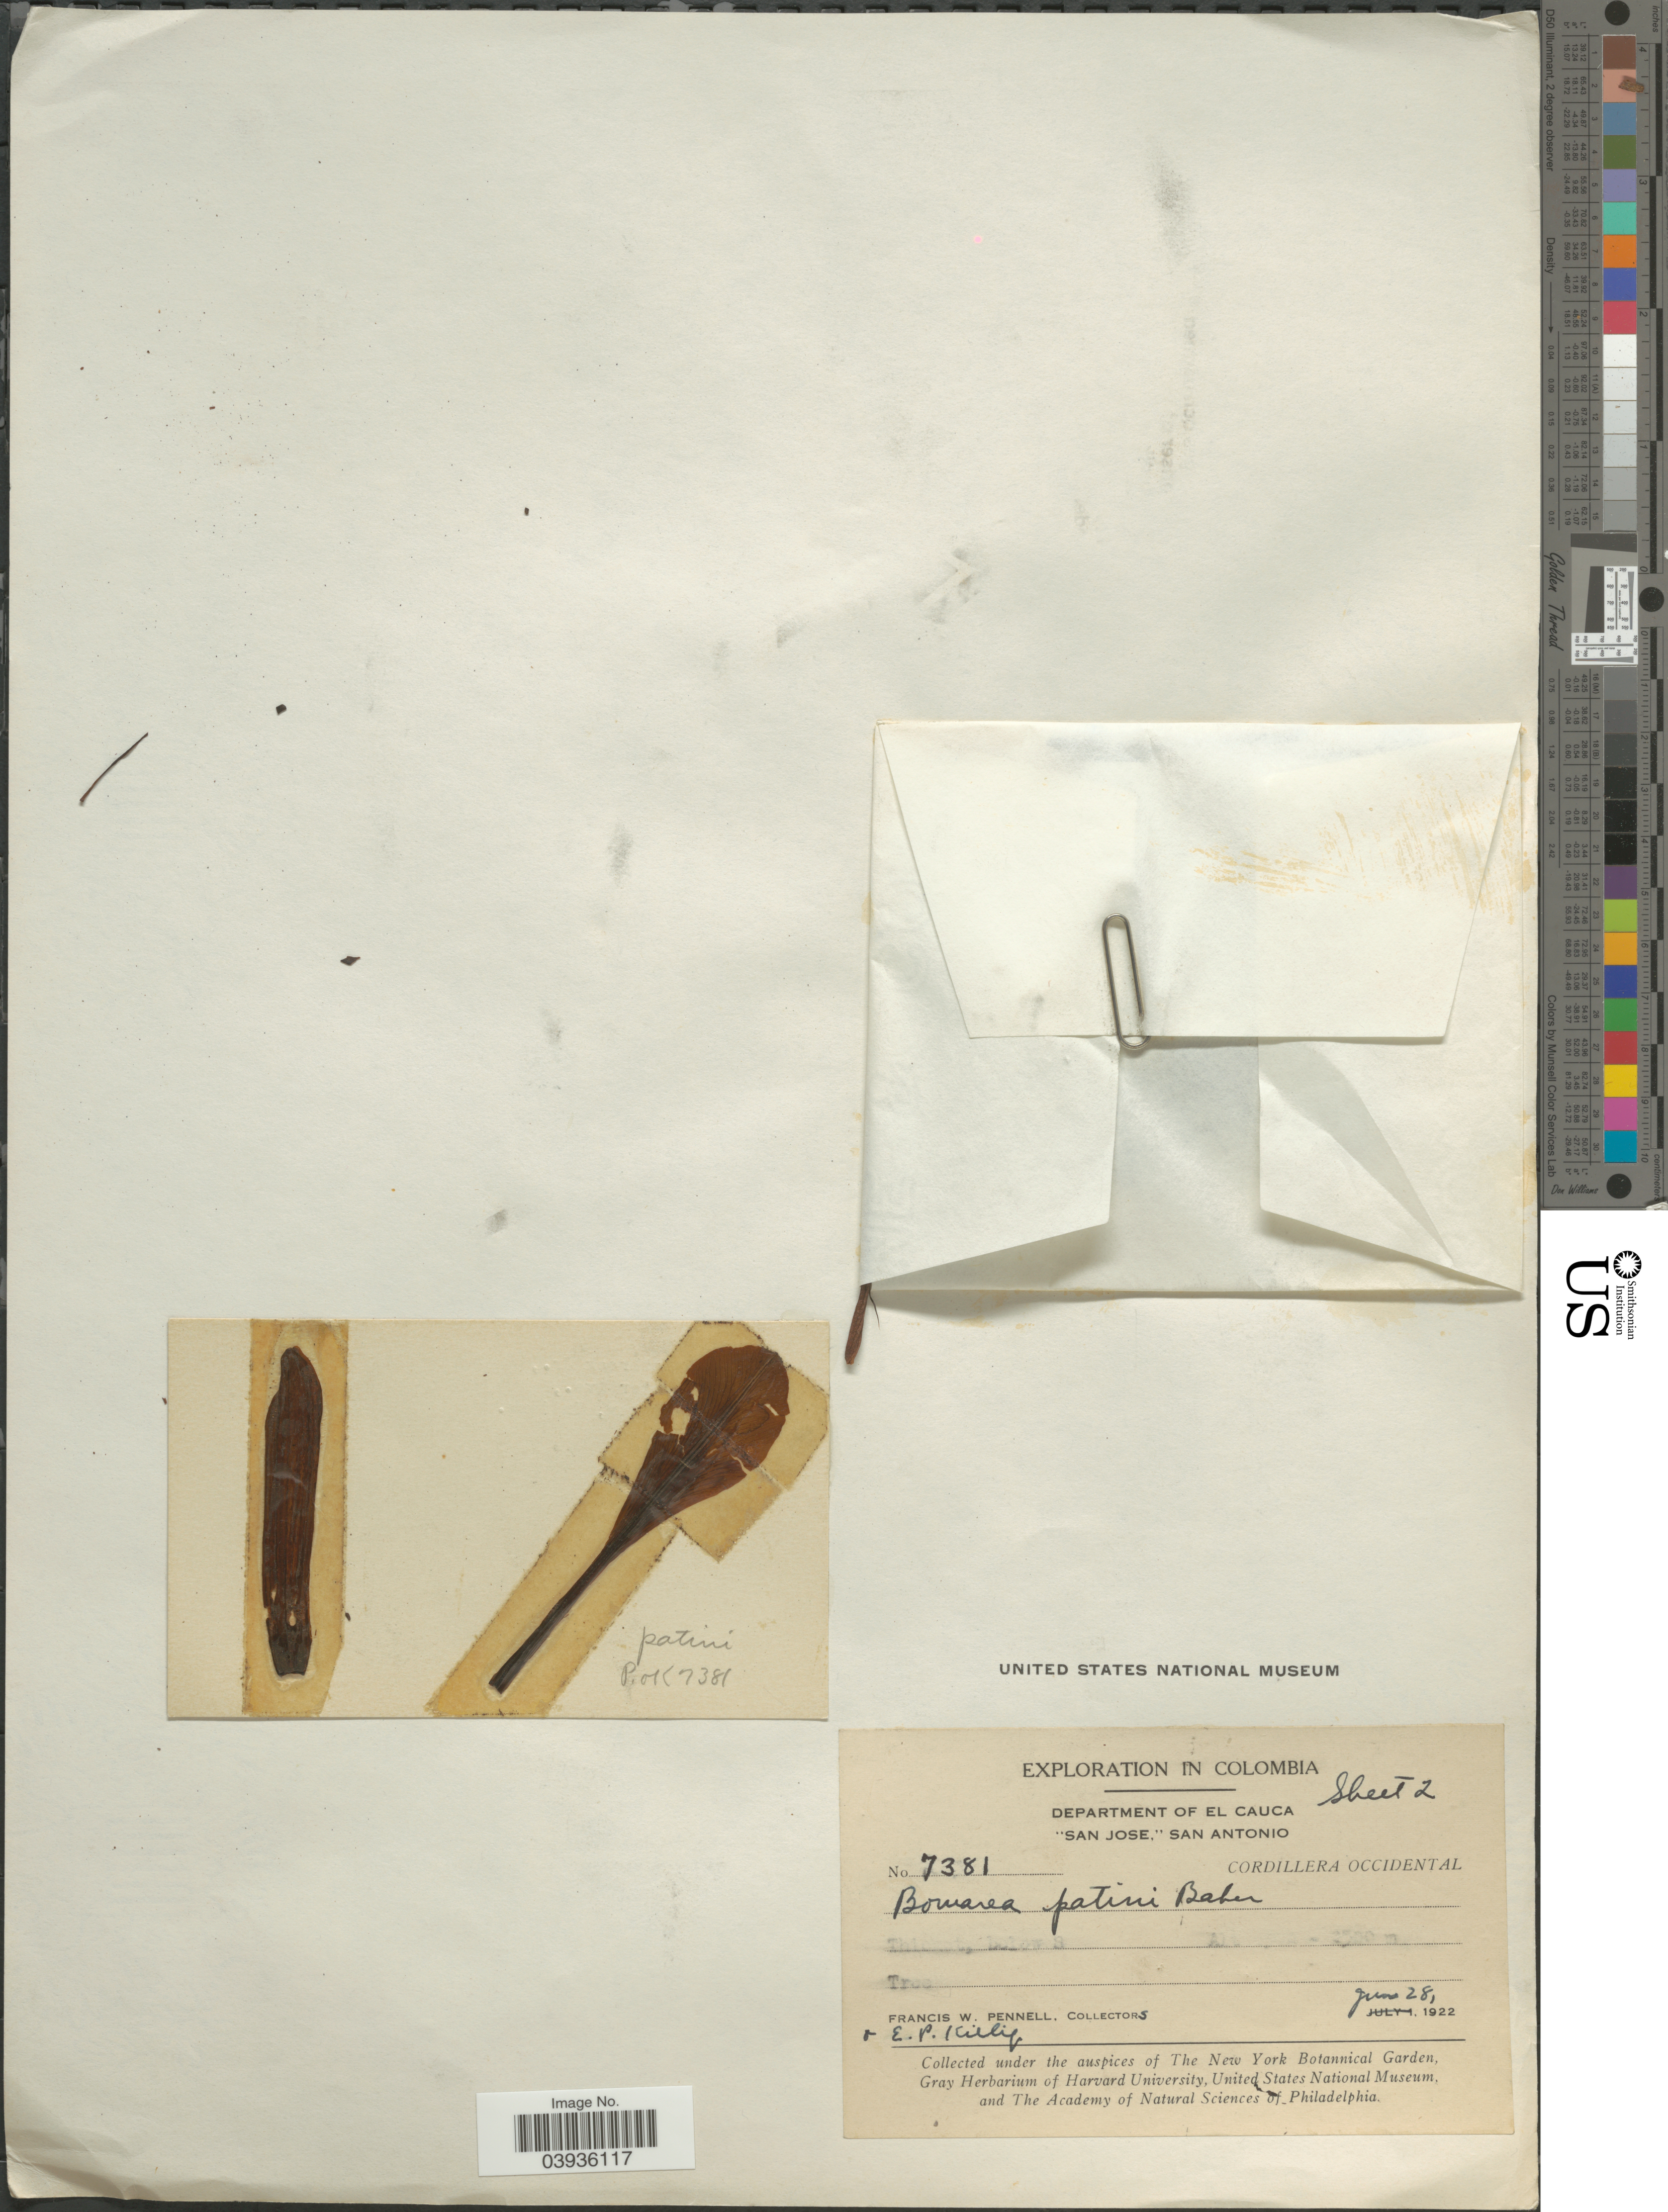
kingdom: Plantae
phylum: Tracheophyta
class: Liliopsida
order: Liliales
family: Alstroemeriaceae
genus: Bomarea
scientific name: Bomarea patinii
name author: Baker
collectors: F. W. Pennell & E. P. Killip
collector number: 7381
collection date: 1922-06-28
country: Colombia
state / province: Cauca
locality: Department of El Cauca. "San Jose", San Antonio. Cordillera Occidental. Thicket, below S.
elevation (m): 2500